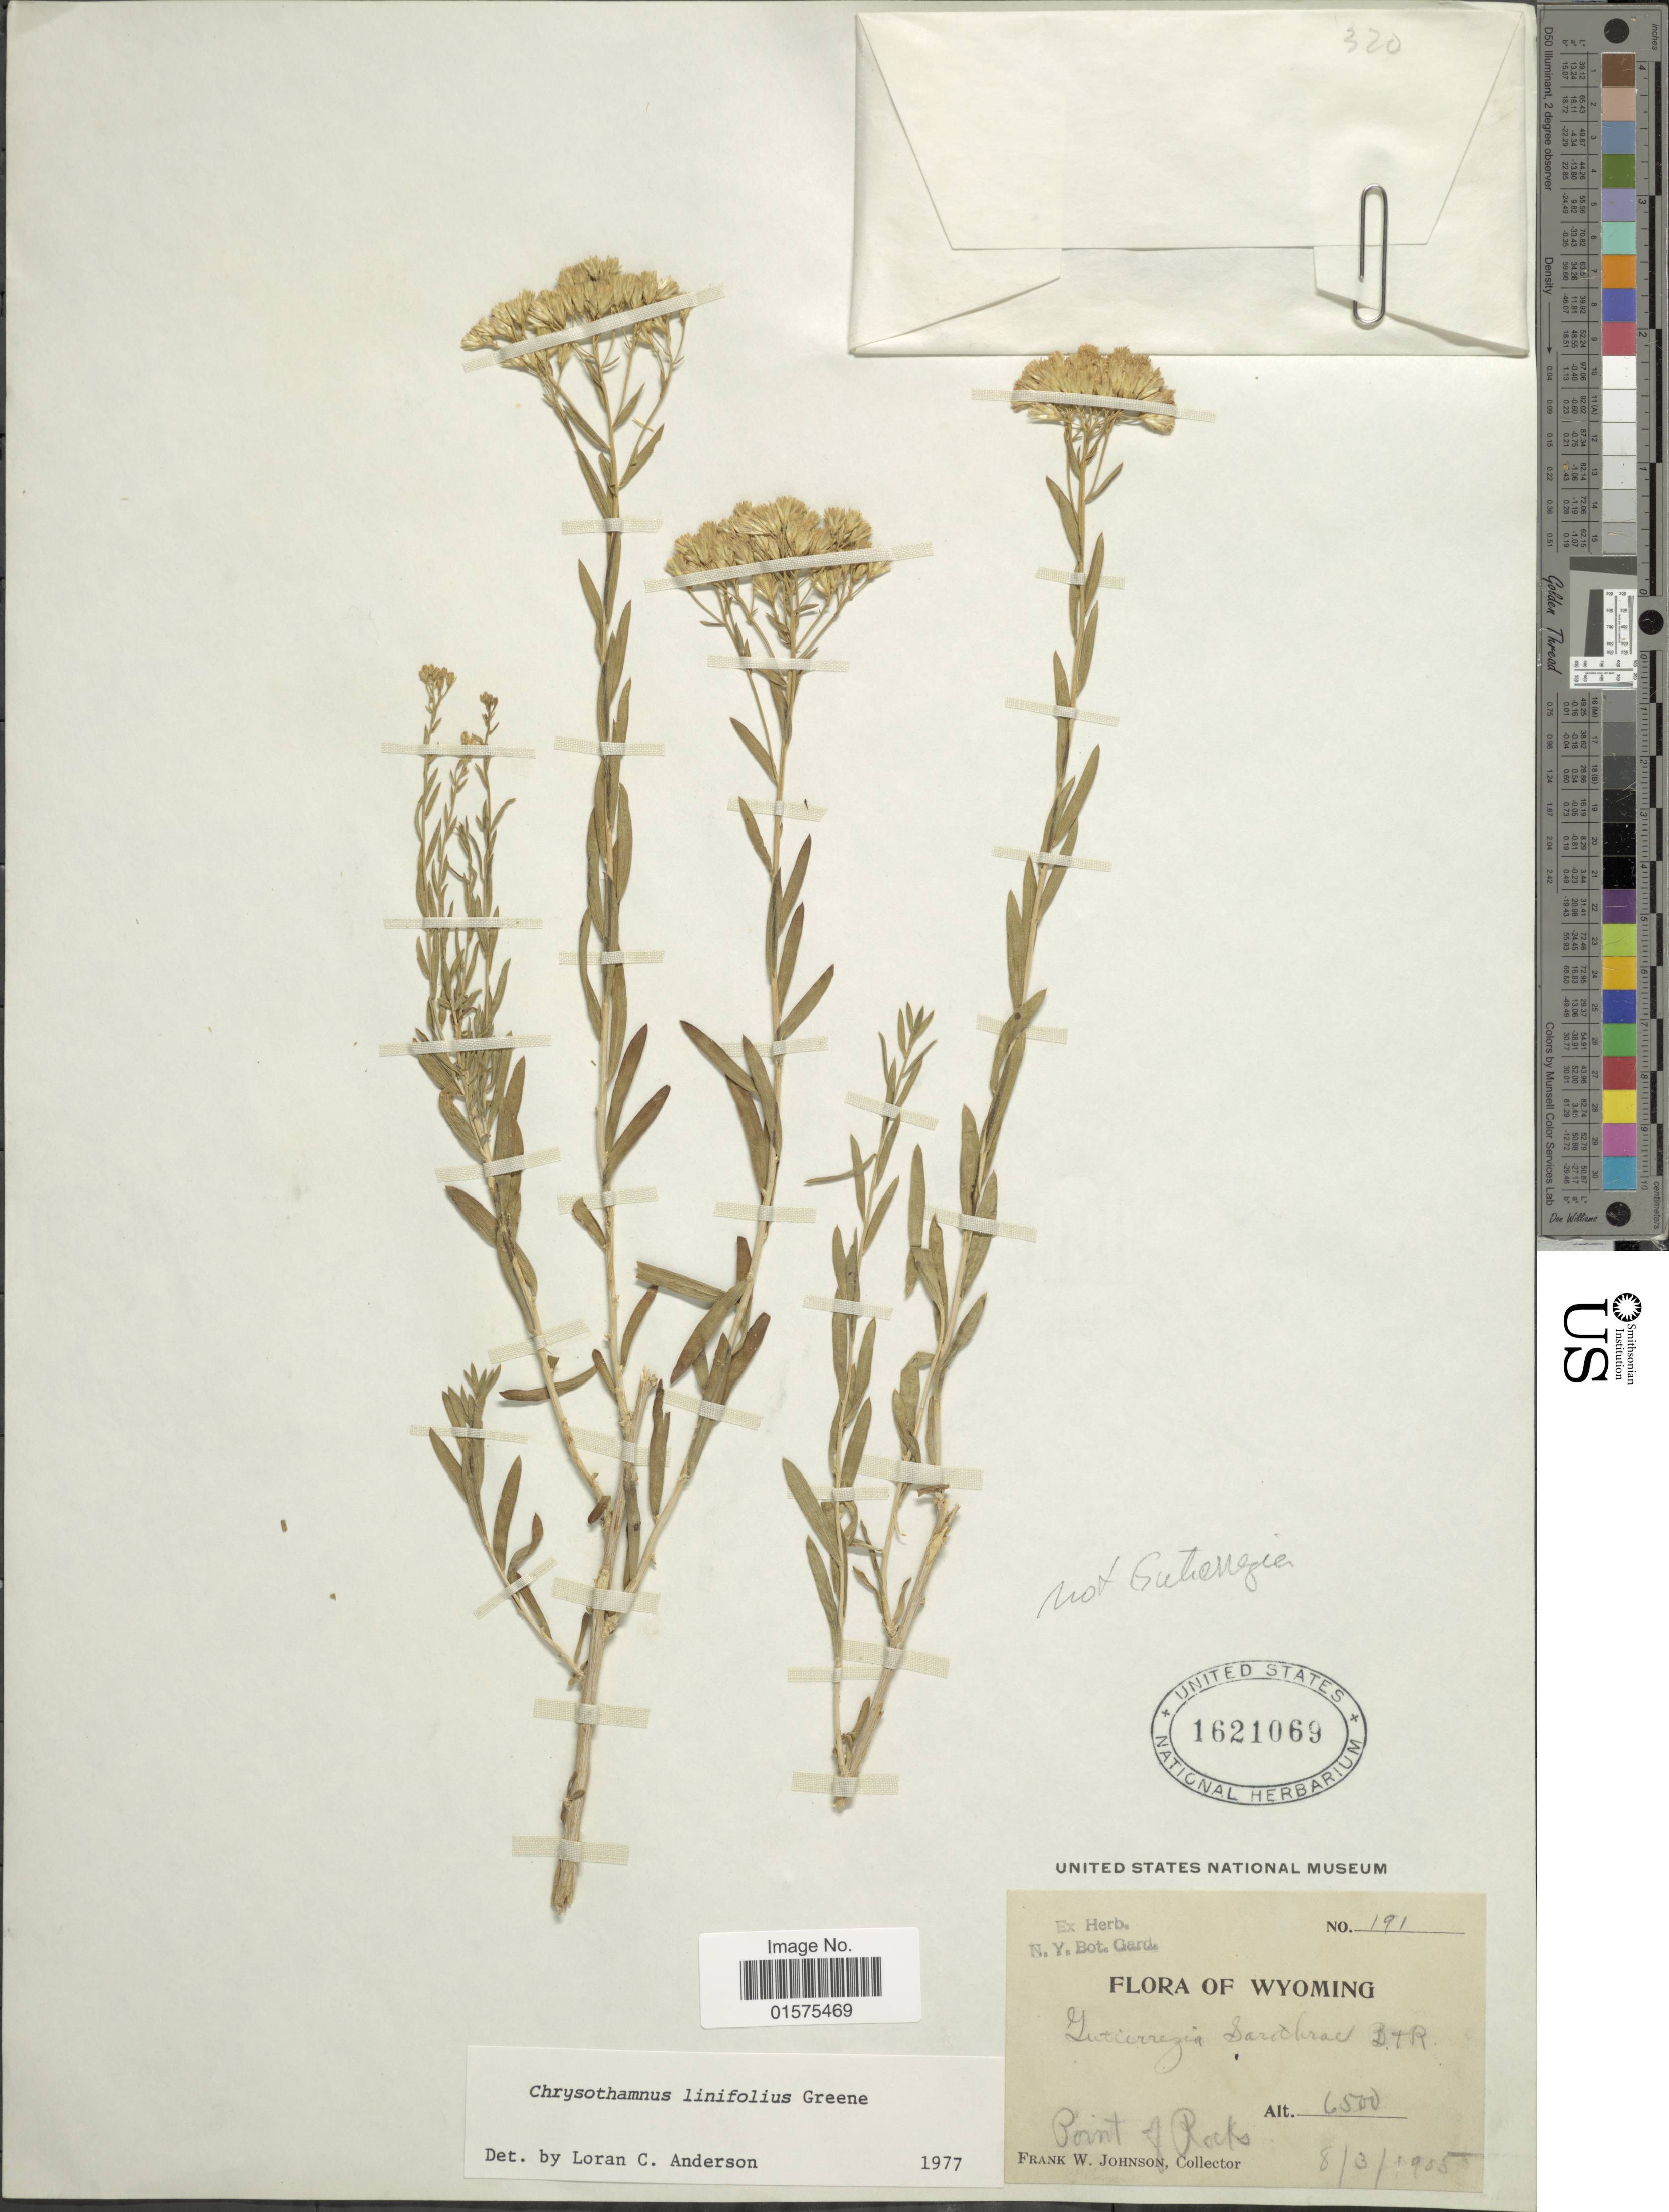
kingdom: Plantae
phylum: Tracheophyta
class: Magnoliopsida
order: Asterales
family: Asteraceae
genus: Lorandersonia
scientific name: Lorandersonia linifolia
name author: (S.W. Greene) et al.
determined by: Urbatsch, Lowell E., Curator (LSU), Louisiana State University (UNITED STATES)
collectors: F. W. Johnson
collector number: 191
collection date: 1905-08-03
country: United States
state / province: Wyoming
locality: Point of Rocks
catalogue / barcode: US 1621069